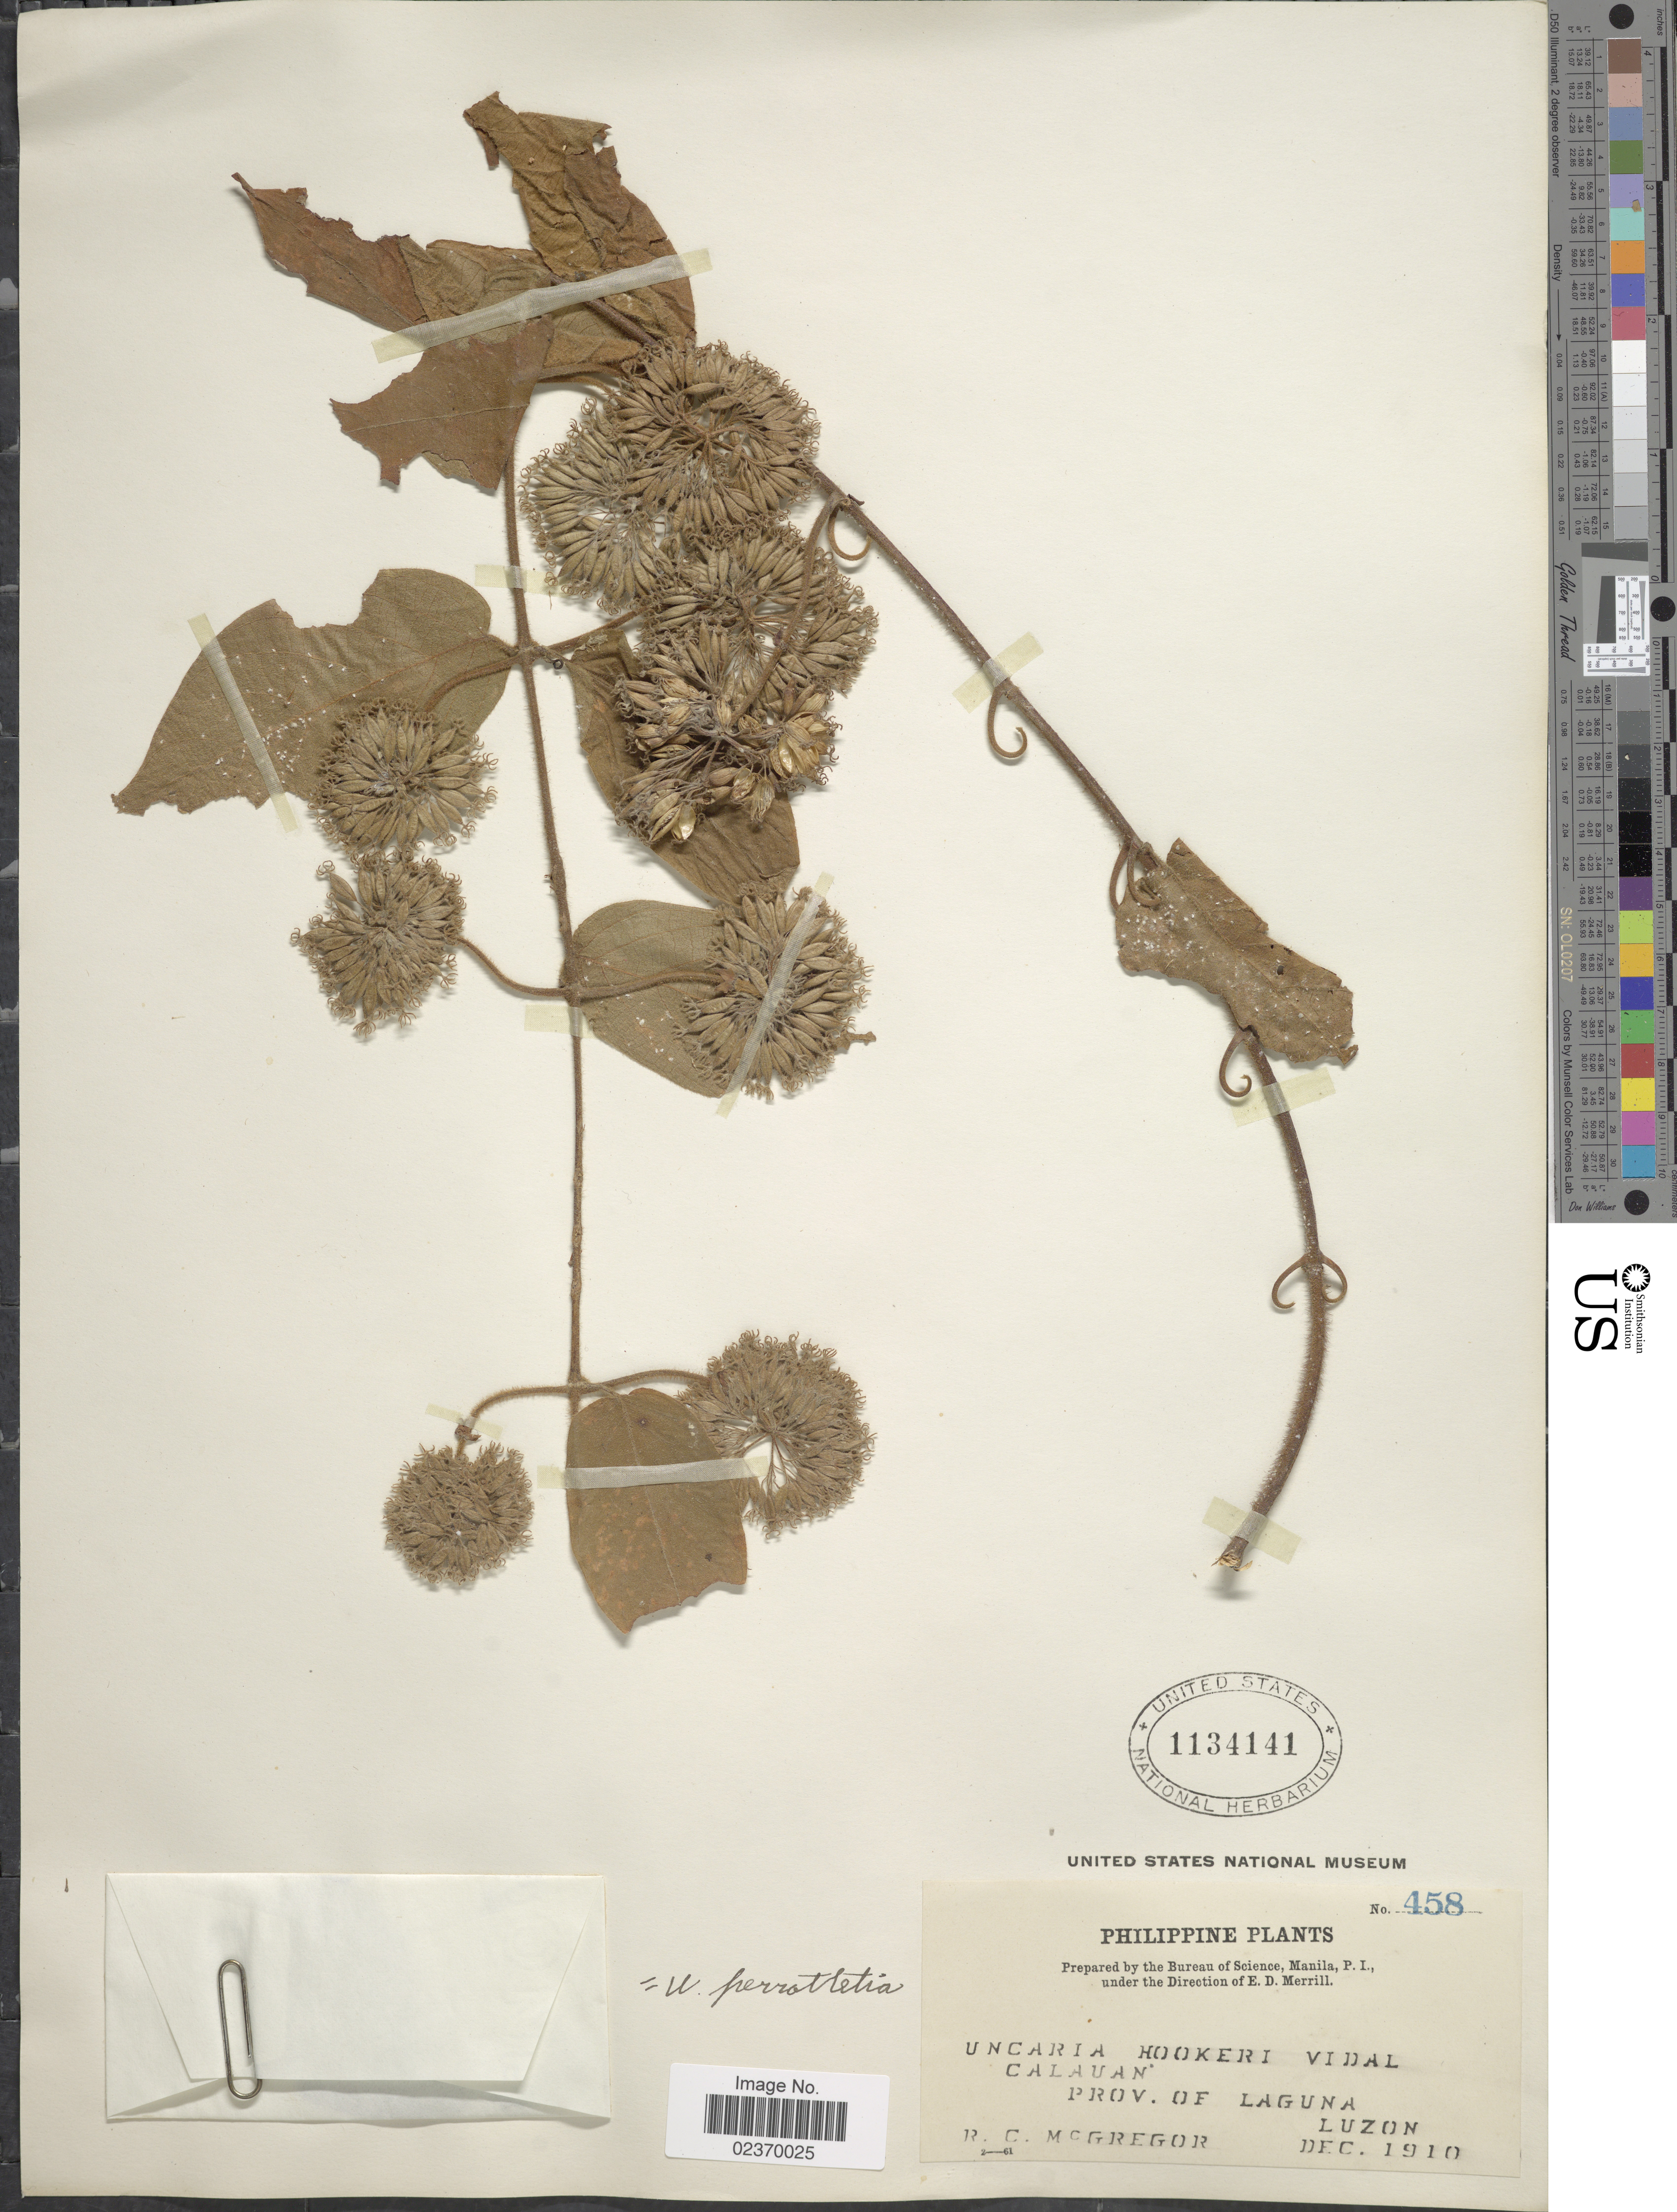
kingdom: Plantae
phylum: Tracheophyta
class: Magnoliopsida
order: Gentianales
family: Rubiaceae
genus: Uncaria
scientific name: Uncaria perrottetii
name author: (A. Rich.) Merr.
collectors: R. C. McGregor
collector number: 458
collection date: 1910-12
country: Philippines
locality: Calauan, Prov. of Laguna, Luzon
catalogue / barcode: US 1134141